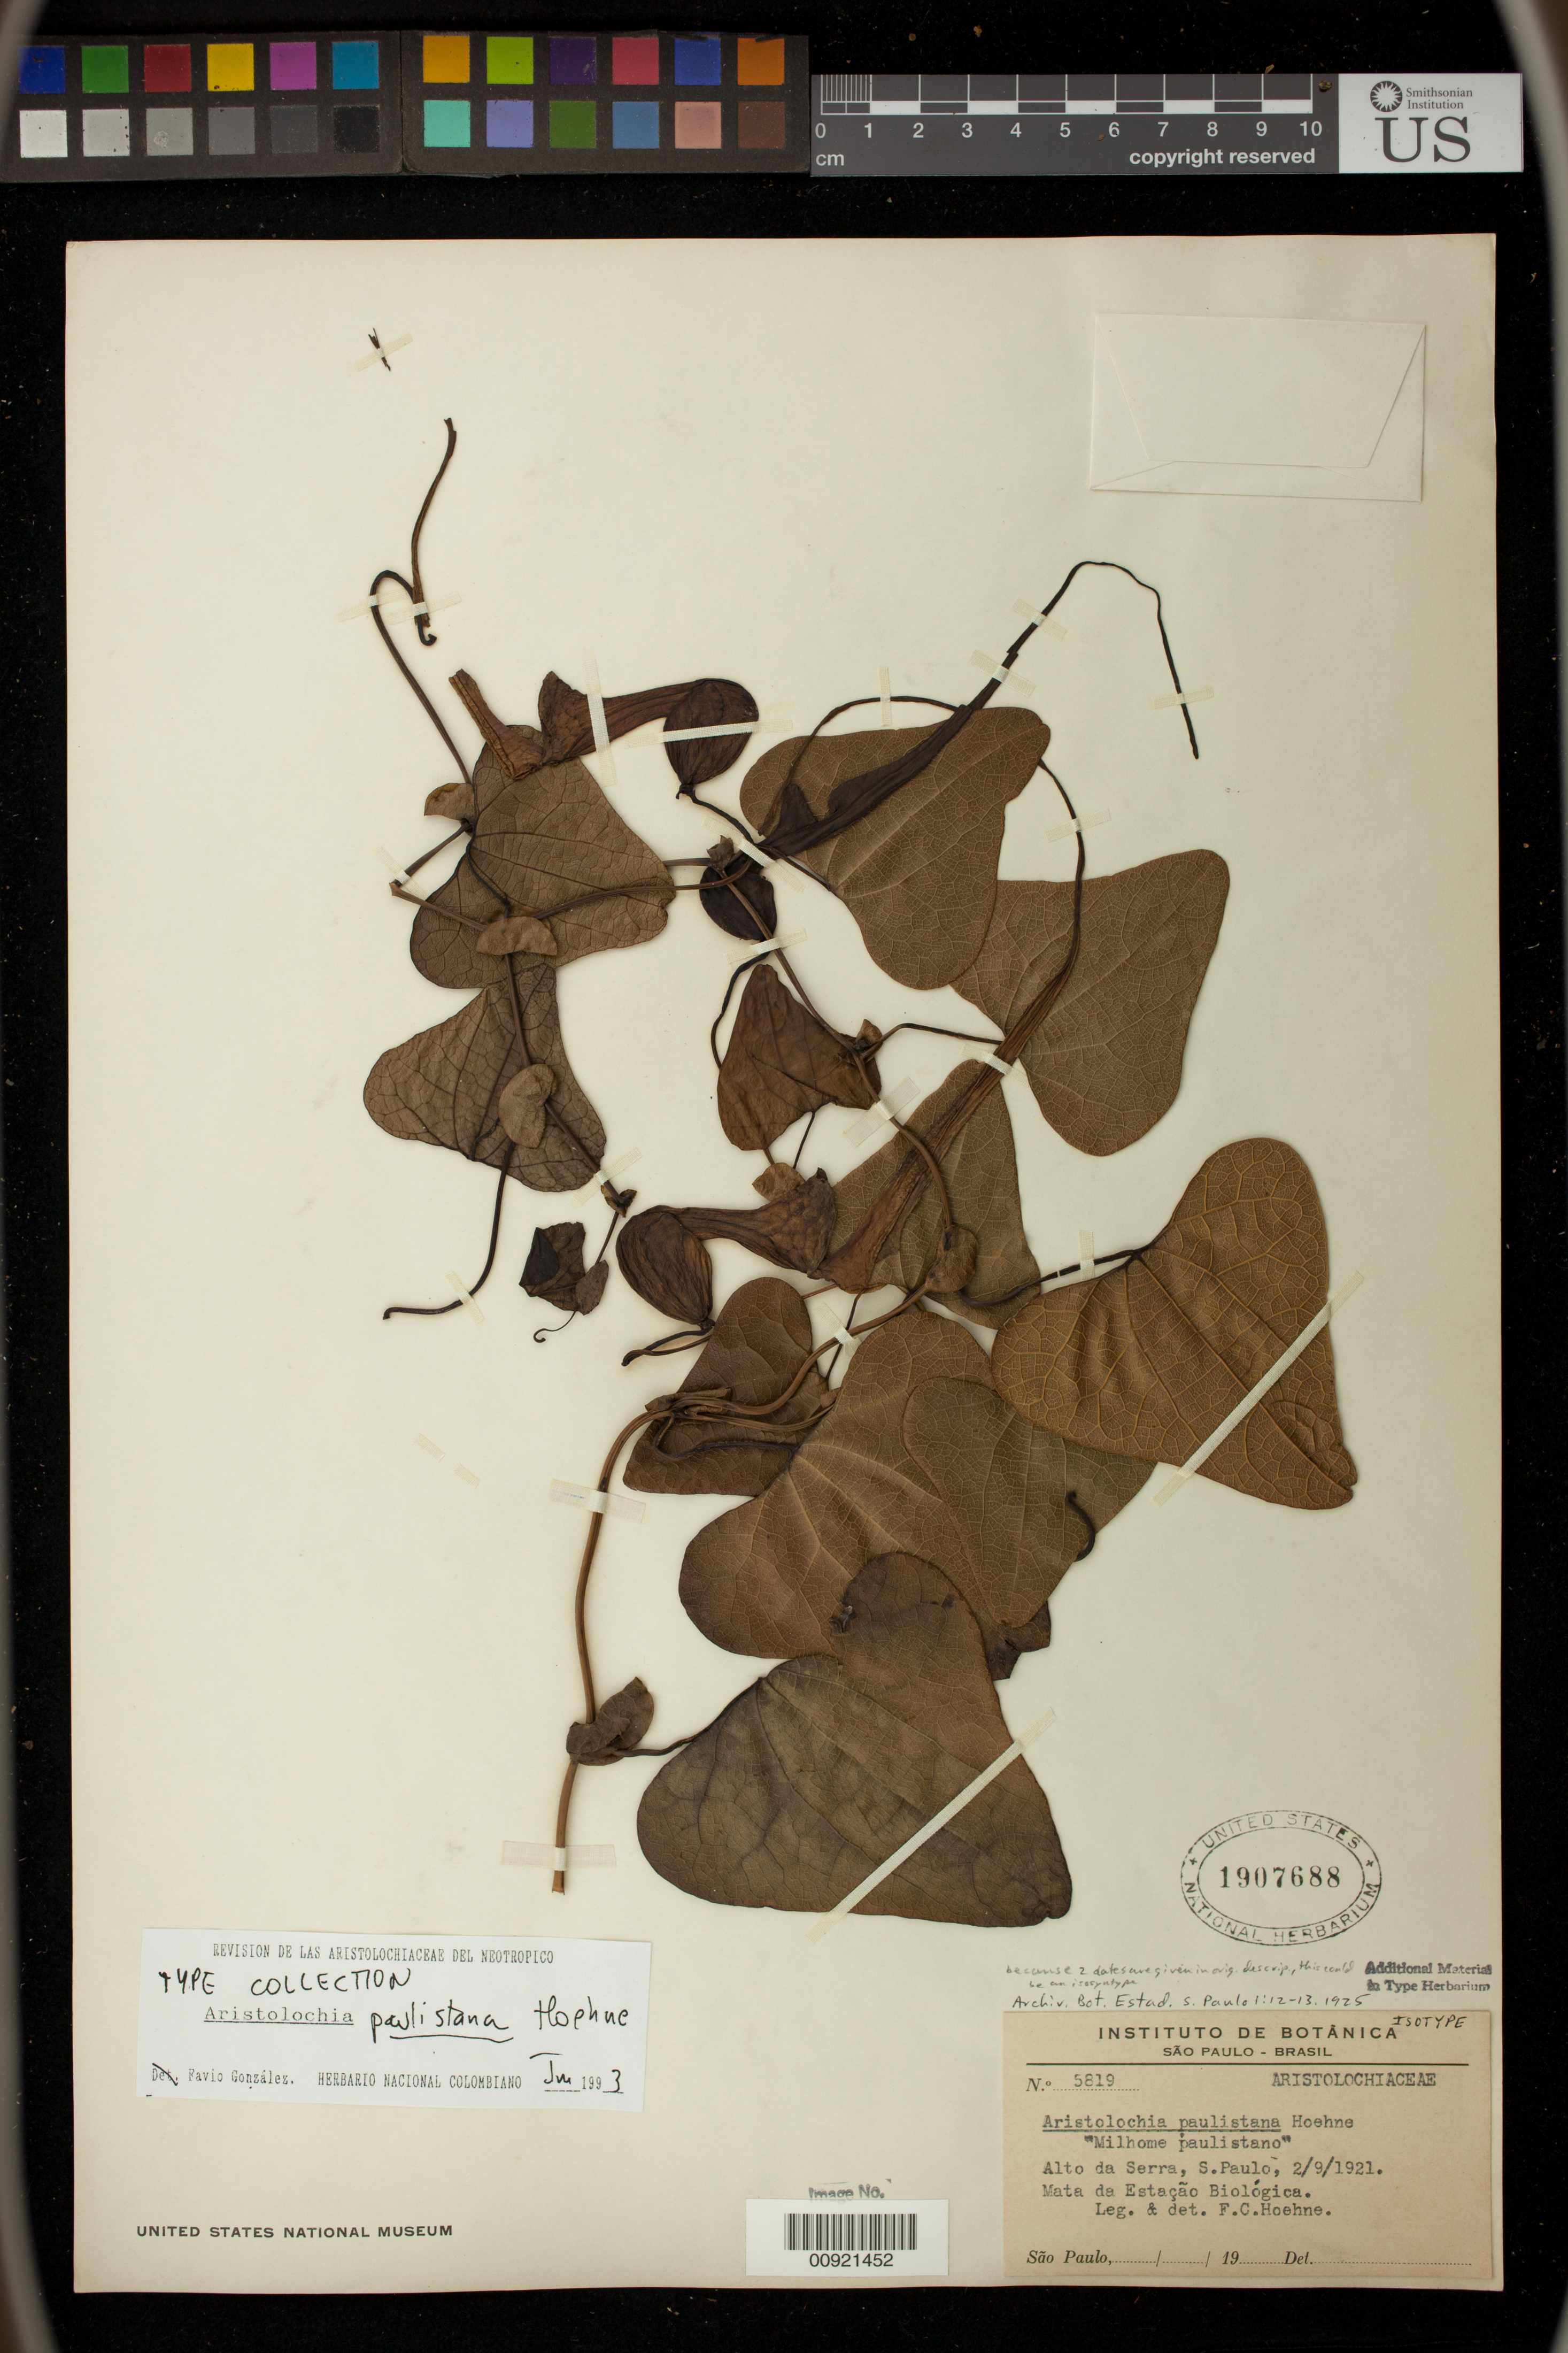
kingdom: Plantae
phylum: Tracheophyta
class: Magnoliopsida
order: Piperales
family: Aristolochiaceae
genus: Aristolochia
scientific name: Aristolochia paulistana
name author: Hoehne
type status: Isotype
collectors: F. C. Hoehne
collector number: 5819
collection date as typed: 02 Sep 1921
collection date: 1921-09-02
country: Brazil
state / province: São Paulo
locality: Alto de serra, mata de Estacao Biologica.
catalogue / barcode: US 1907688